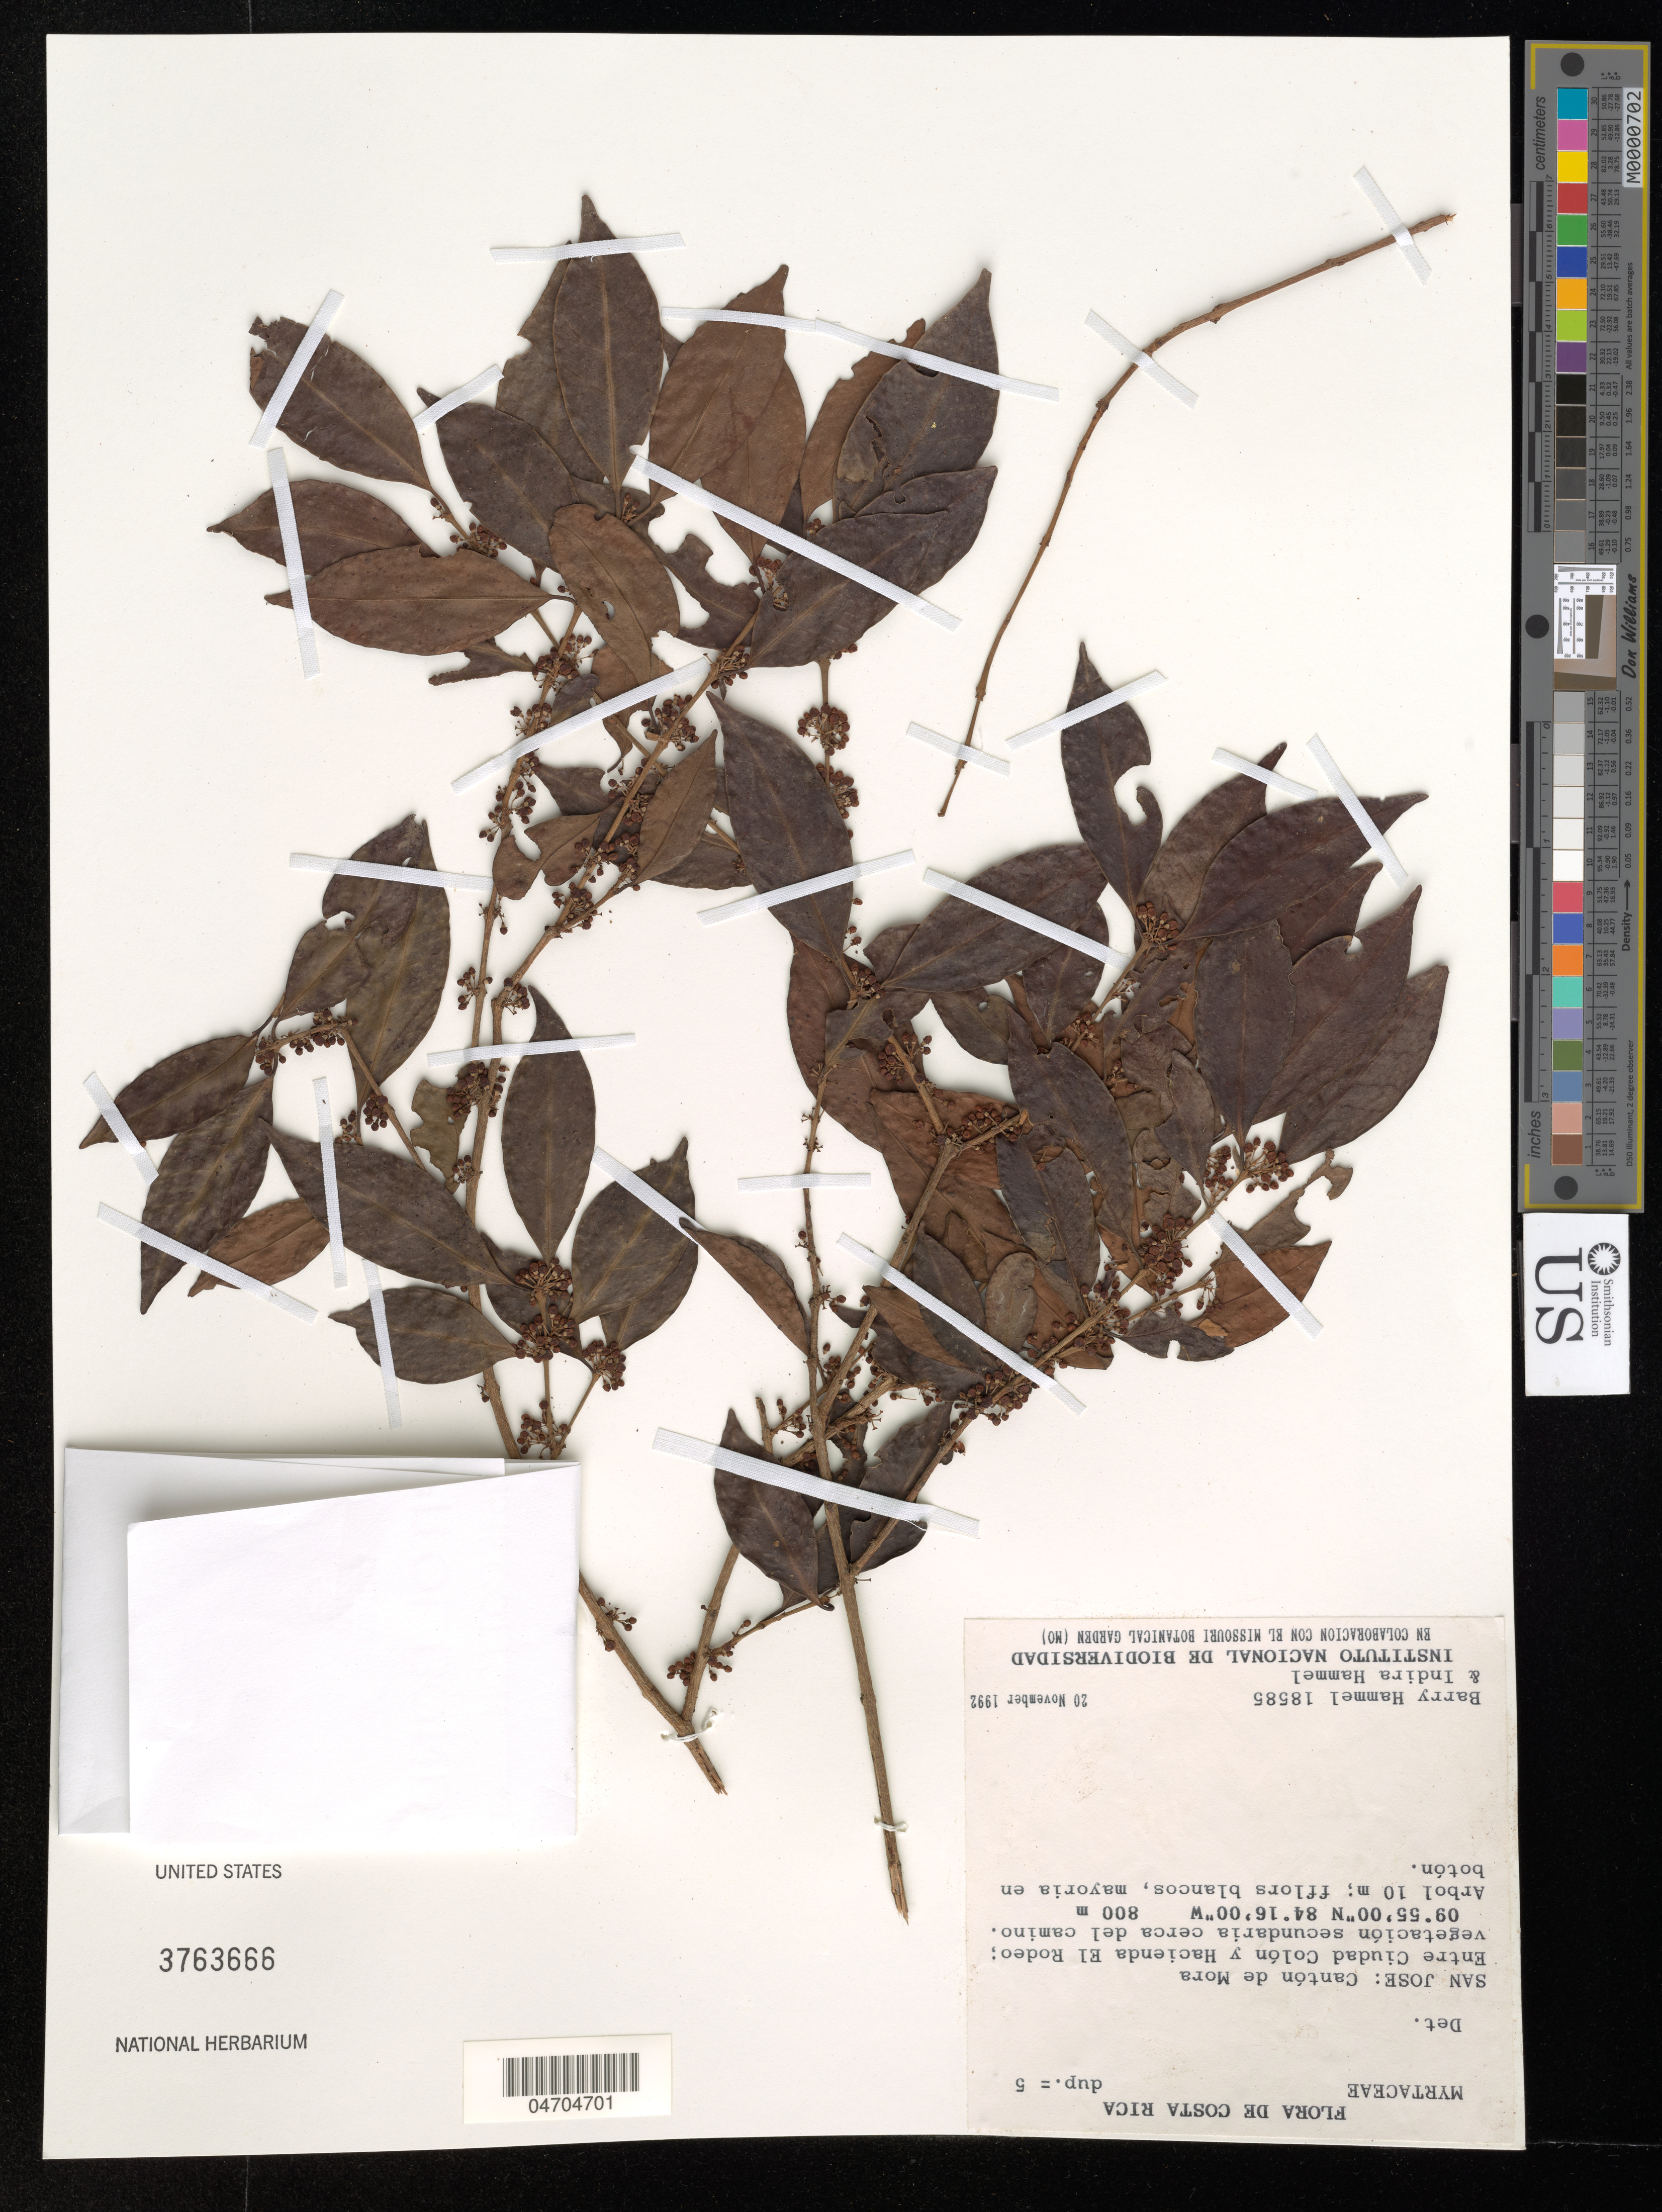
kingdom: Plantae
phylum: Tracheophyta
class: Magnoliopsida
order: Myrtales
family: Myrtaceae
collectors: B. Hammel & I. Hammel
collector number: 18585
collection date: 1992-11-20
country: Costa Rica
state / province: San José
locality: Cantón de Mora. Entre Ciudad Colón y Hacienda El Rodeo; vegetación secundaria cerca del camino.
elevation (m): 800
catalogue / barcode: US 3763666